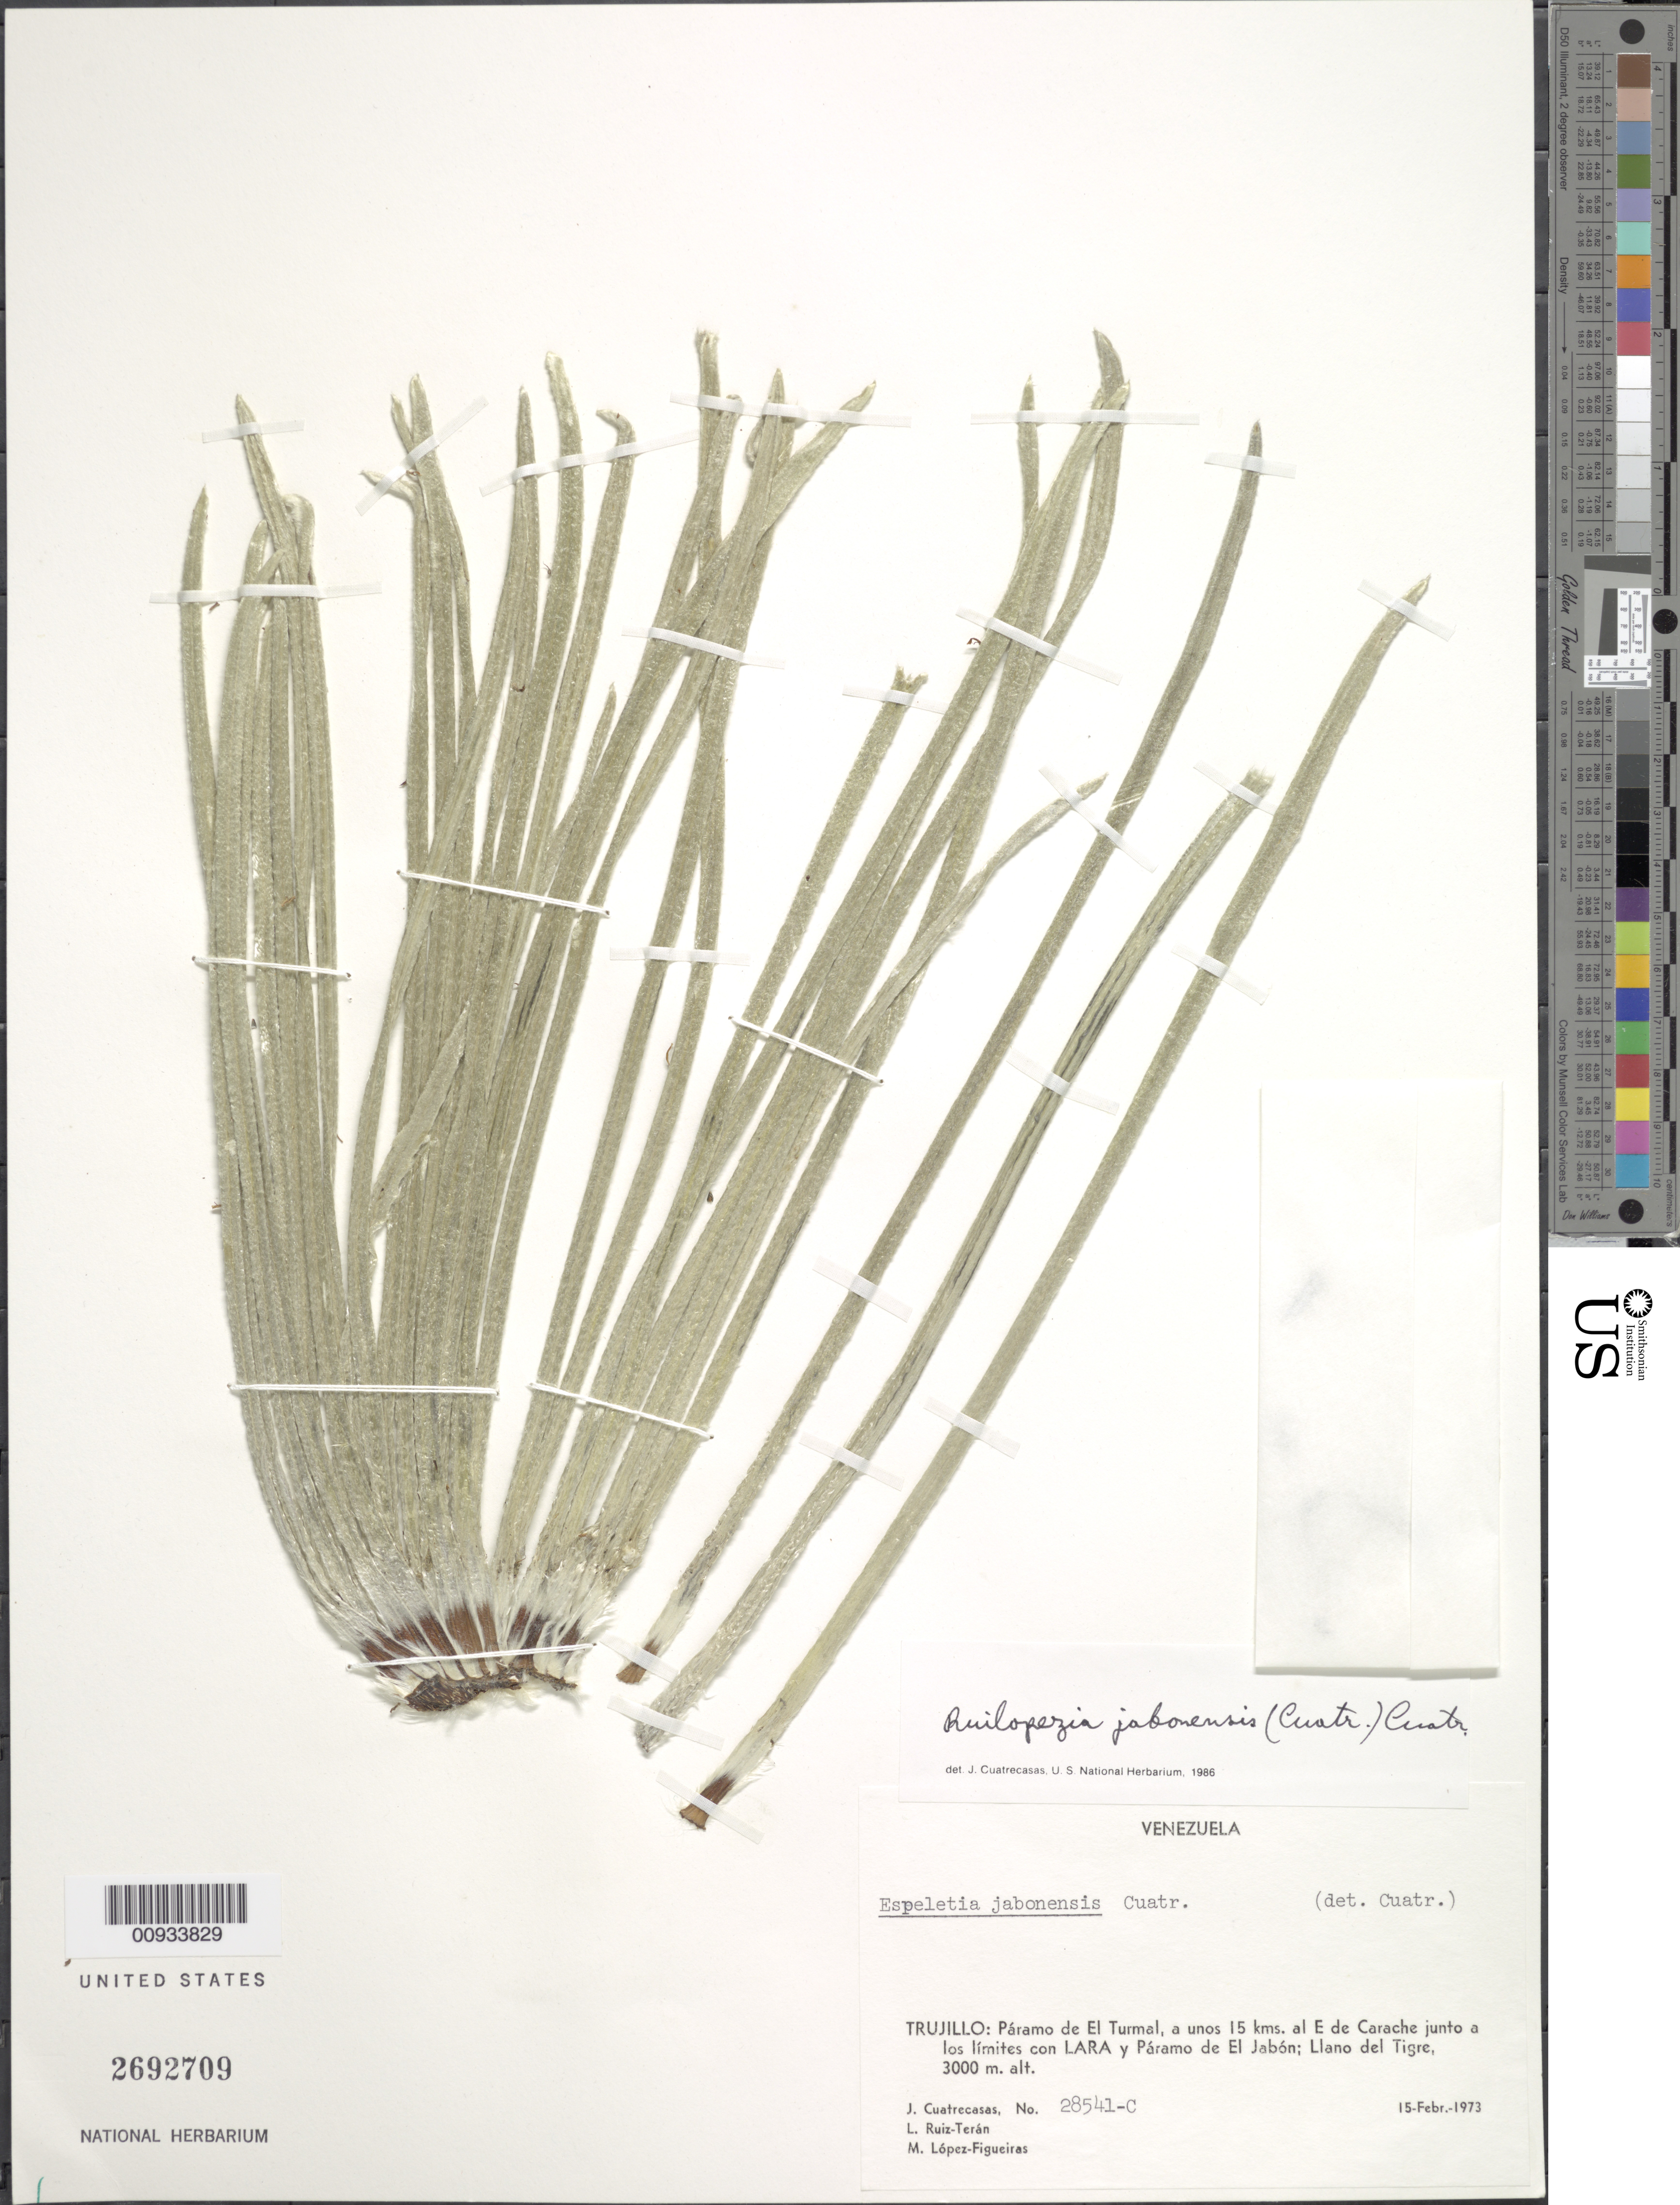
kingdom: Plantae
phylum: Tracheophyta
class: Magnoliopsida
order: Asterales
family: Asteraceae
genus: Ruilopezia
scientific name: Ruilopezia jabonensis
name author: (Cuatrec.) Cuatrec.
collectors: J. Cuatrecasas, L. E. Ruíz-Terán & M. López Figueiras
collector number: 28541-C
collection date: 1973-02-15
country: Venezuela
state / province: Trujillo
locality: Paramo de El Turmal, a unos 15 kms al E de Carache junto a los limites con Lara y Paramo de El Jabon, Llano del Tigre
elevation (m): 3000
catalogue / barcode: US 2692709